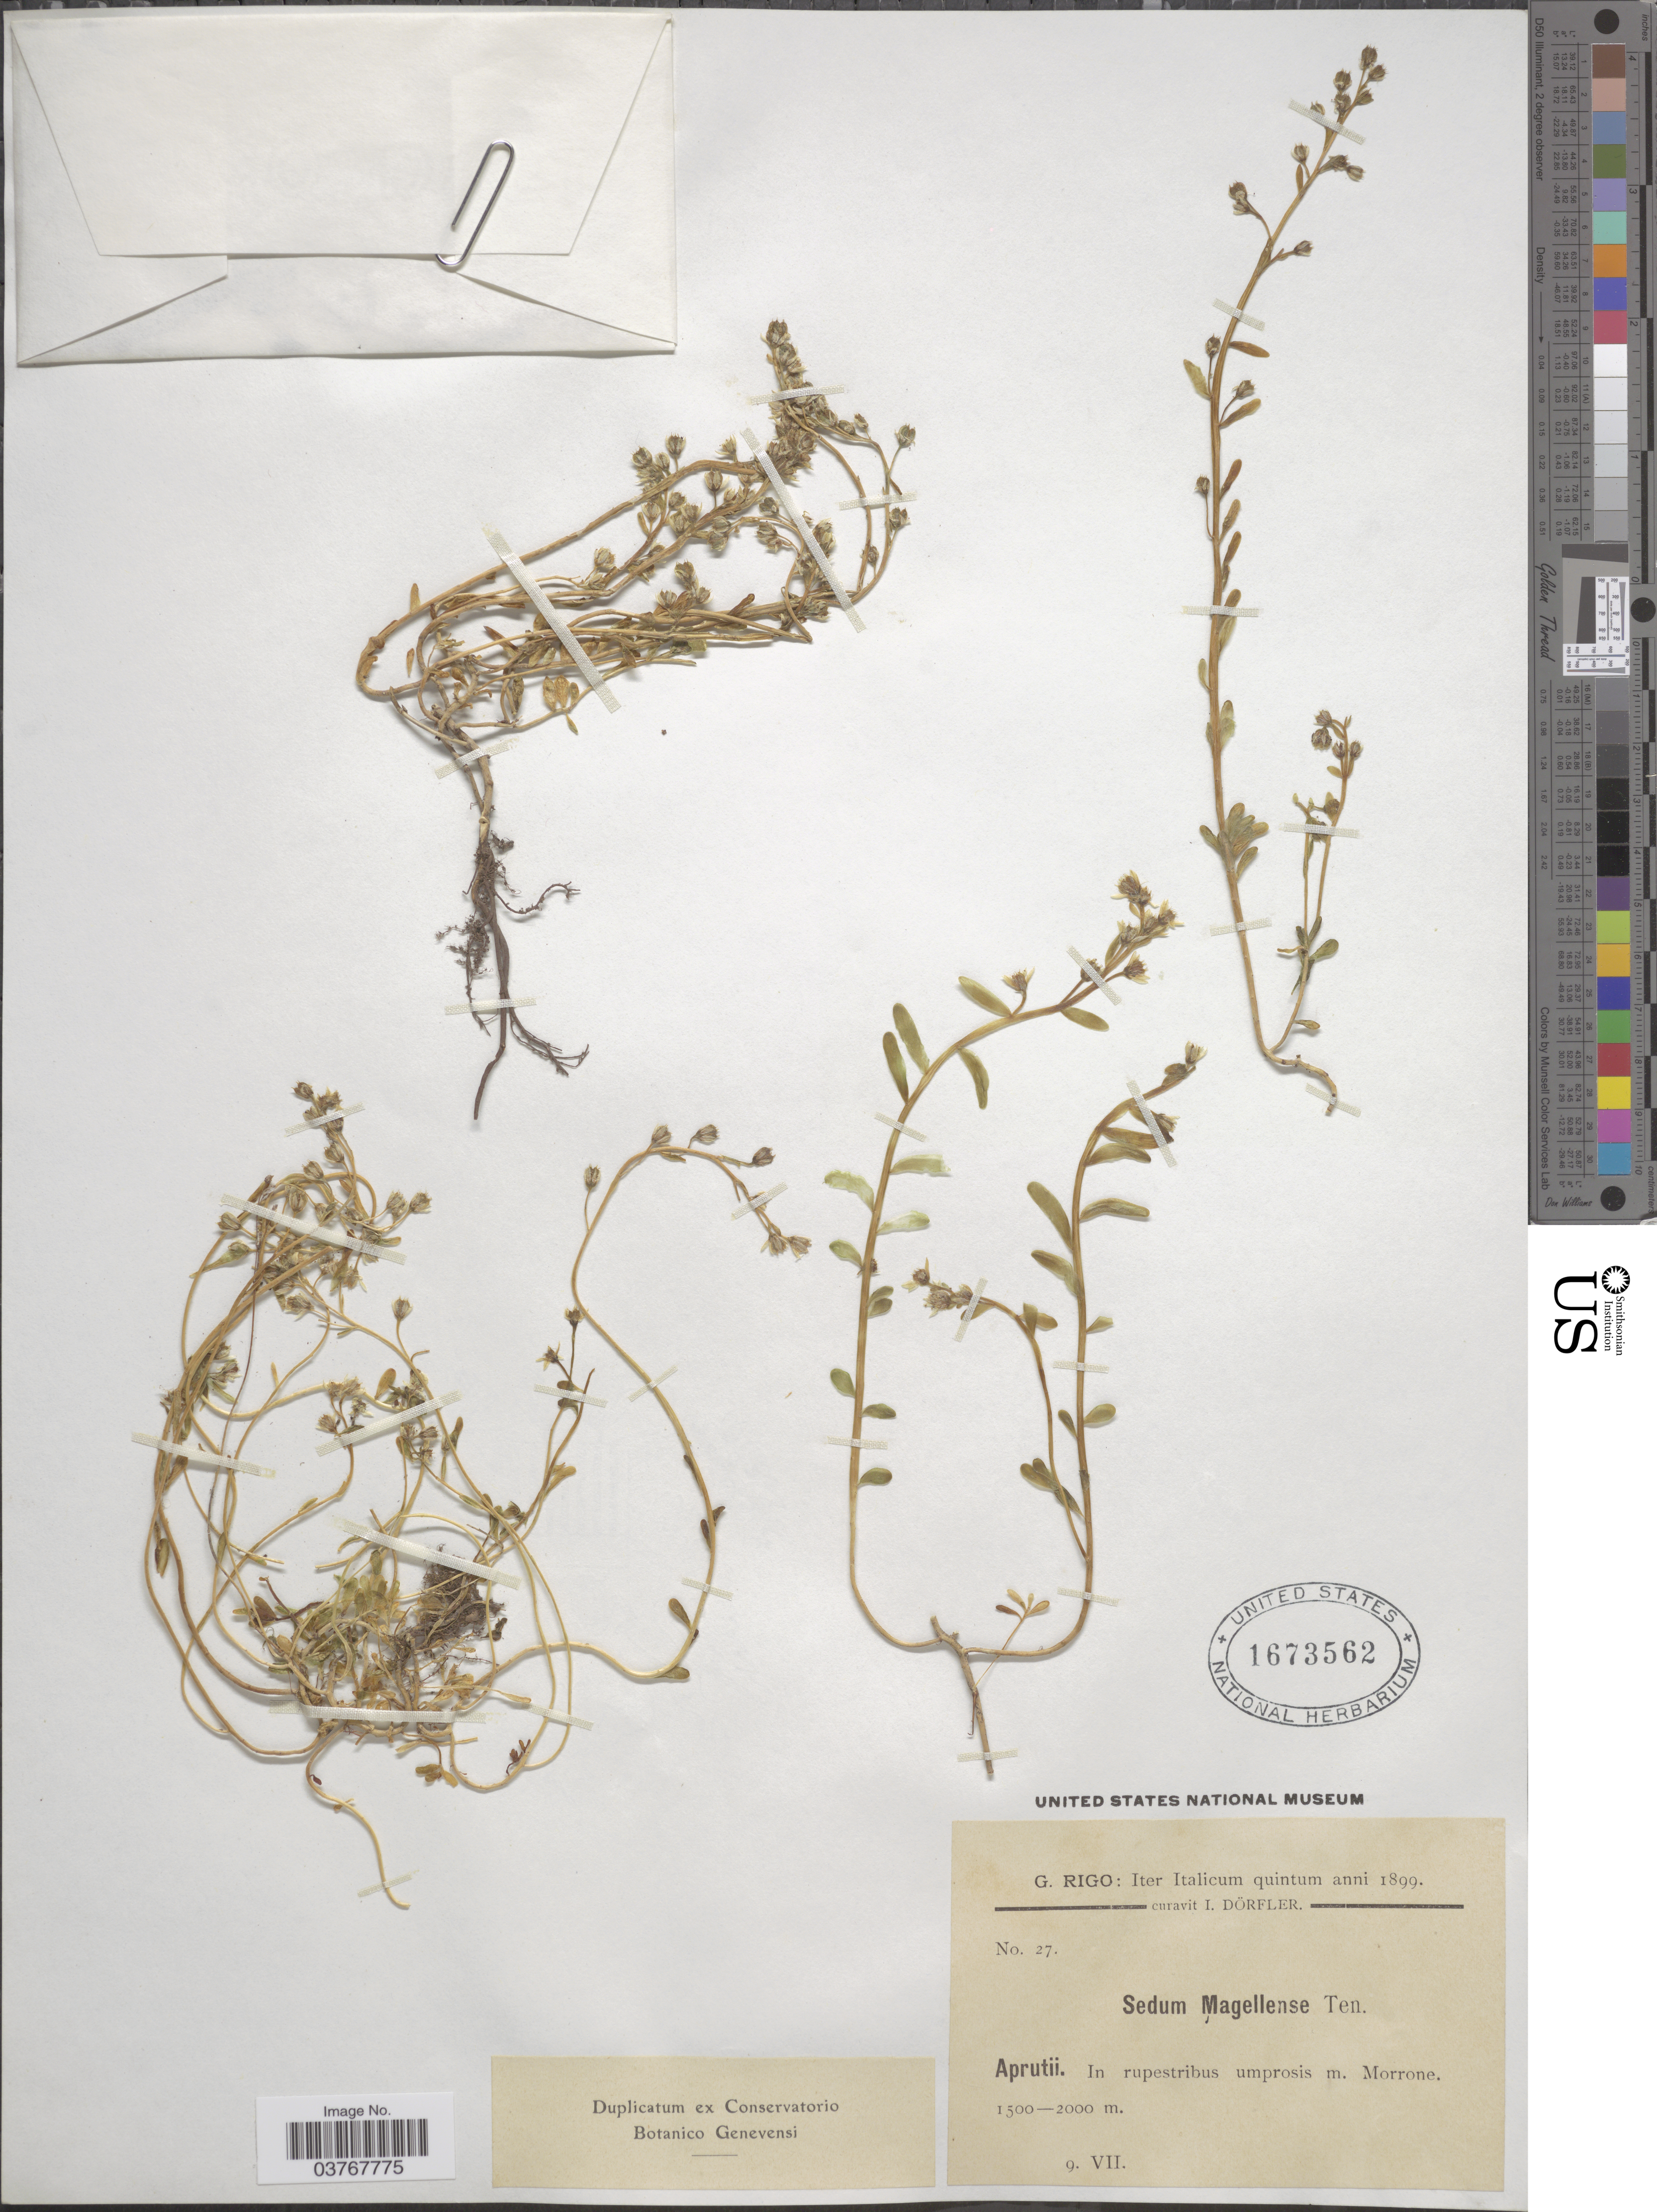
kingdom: Plantae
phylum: Tracheophyta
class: Magnoliopsida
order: Saxifragales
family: Crassulaceae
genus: Sedum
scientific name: Sedum magellense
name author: Ten.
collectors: G. Rigo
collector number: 27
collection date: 1899-07-09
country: Italy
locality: Iter Italicum quintum. Aprutii. In rupestribus umprosis m. Morrone.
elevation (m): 1500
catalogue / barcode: US 1673562